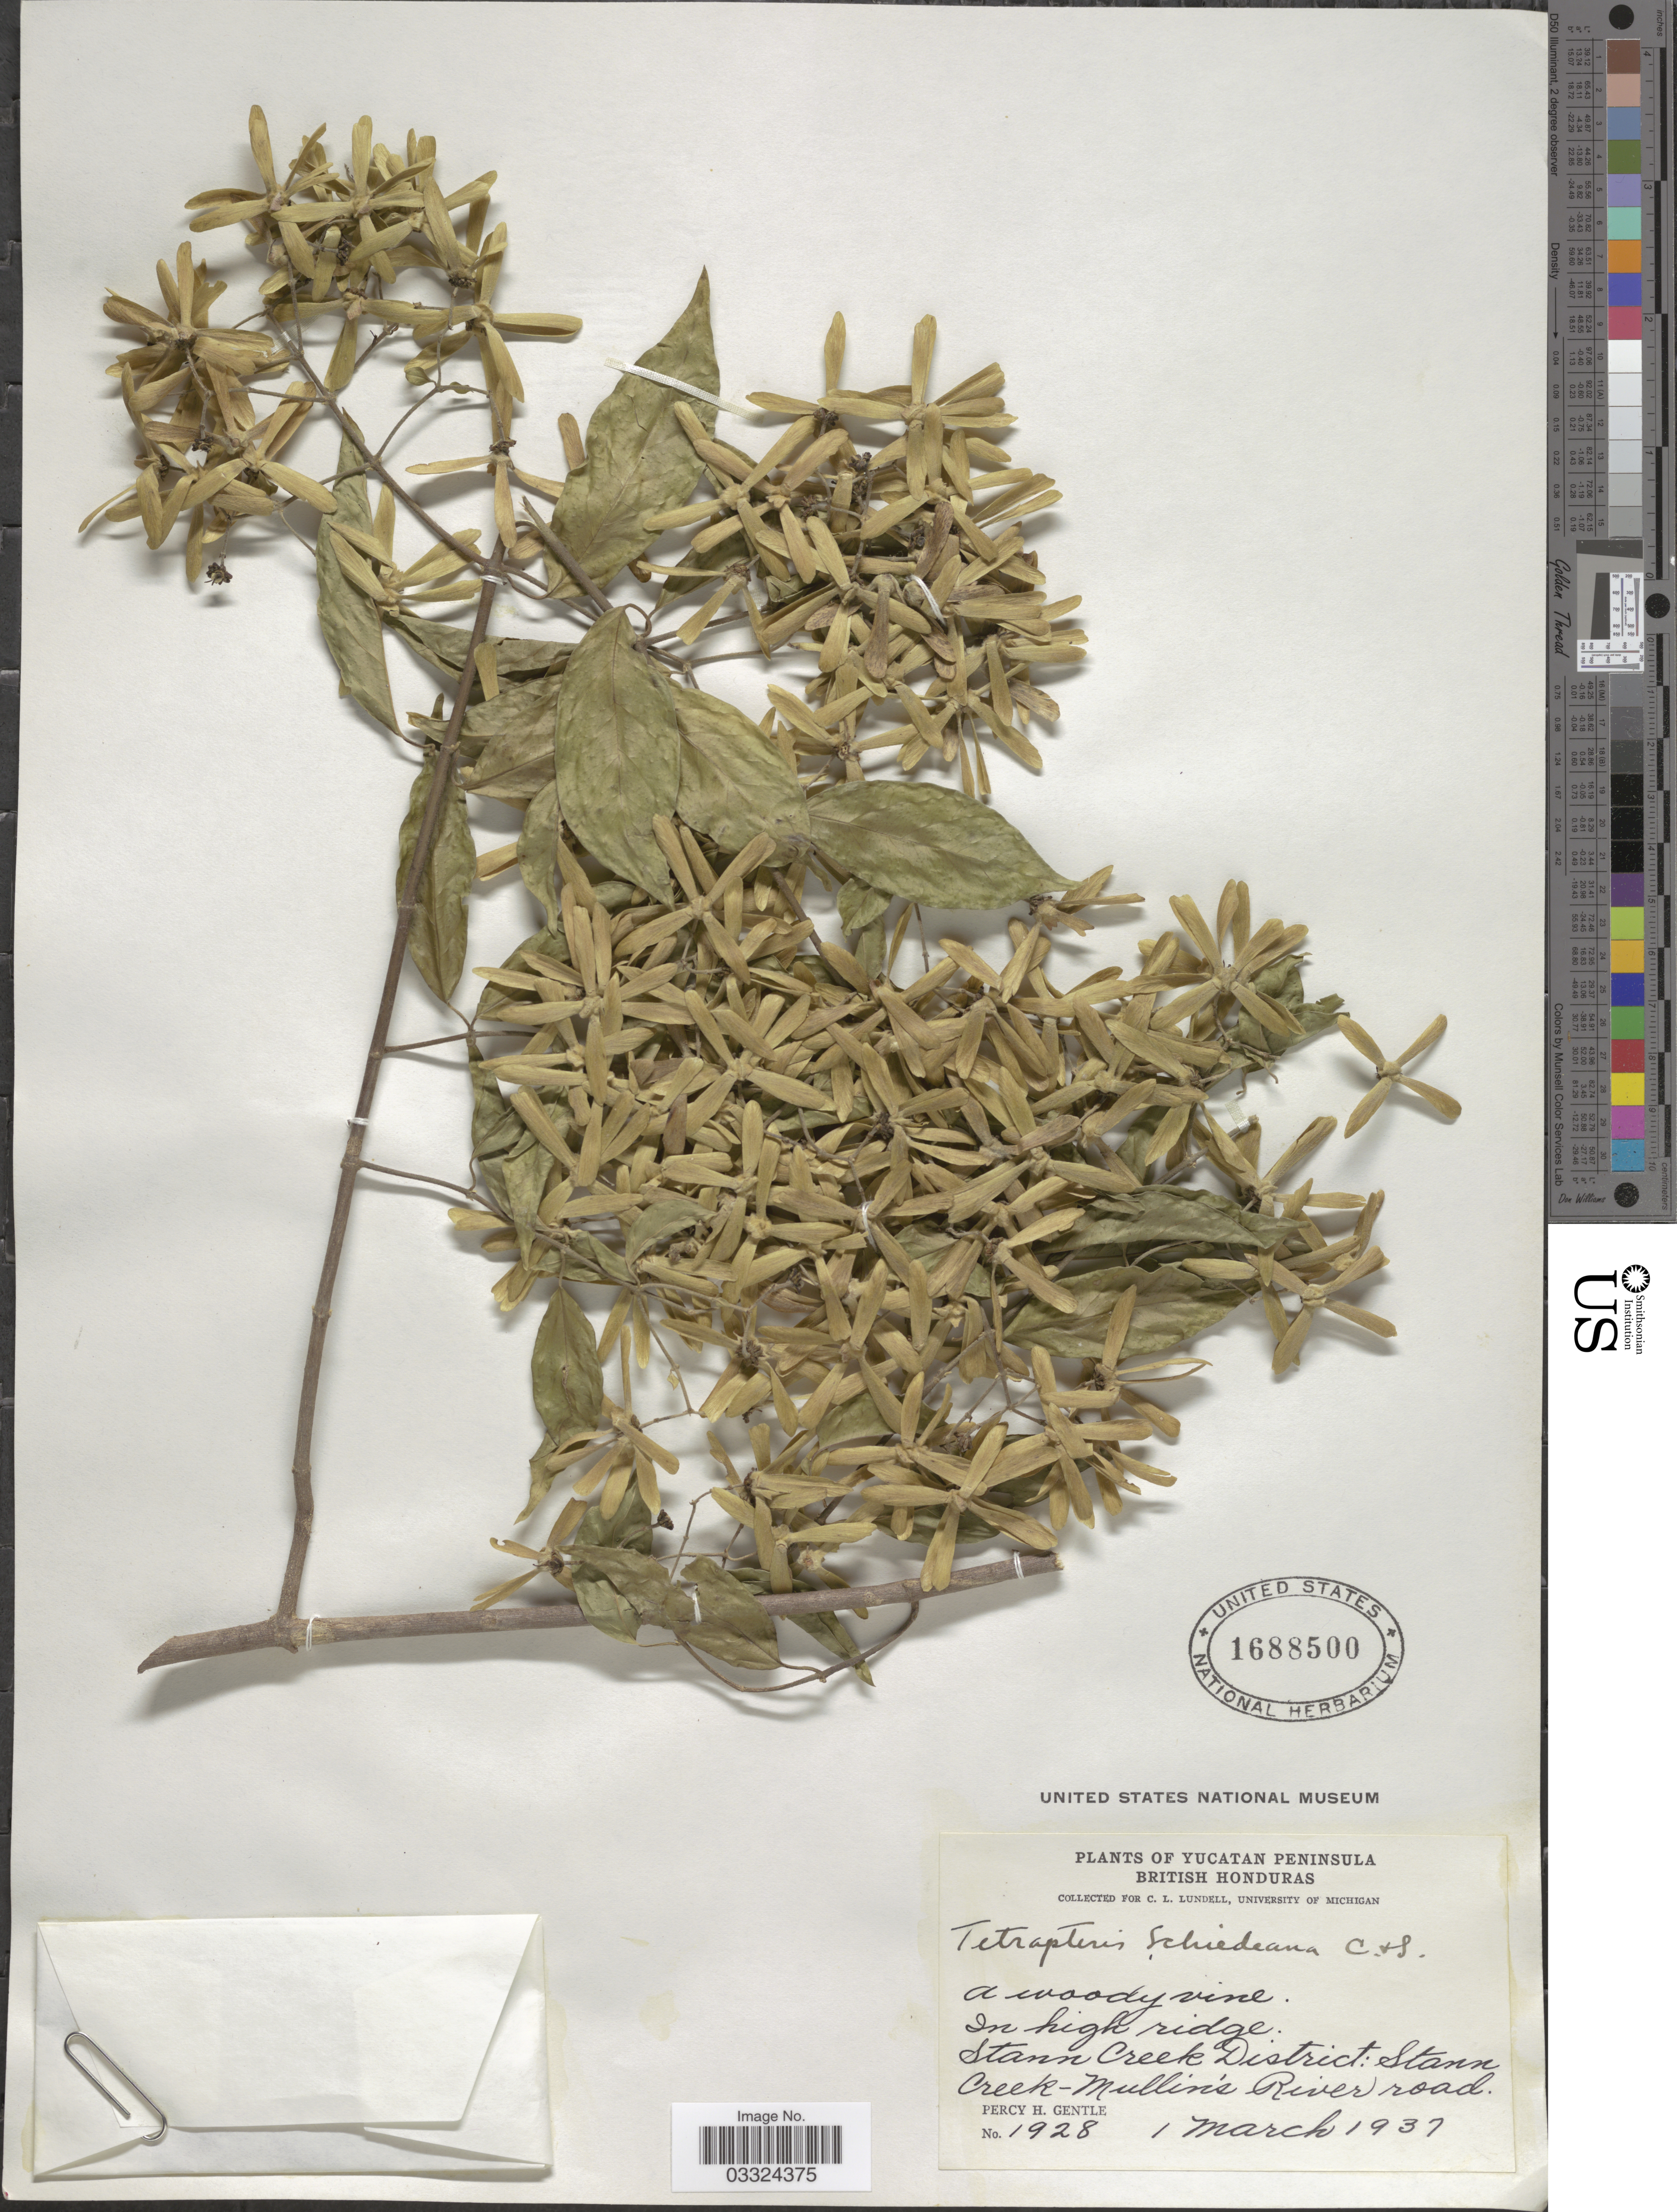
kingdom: Plantae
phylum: Tracheophyta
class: Magnoliopsida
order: Malpighiales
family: Malpighiaceae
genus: Tetrapterys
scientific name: Tetrapterys schiedeana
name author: Schltdl. & Cham.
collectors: P. H. Gentle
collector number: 1928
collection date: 1937-03-01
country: Belize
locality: Yucatan Peninsula. British Honduras. Stann Creek District: Stann Creek-Mullin's River road.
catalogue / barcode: US 1688500